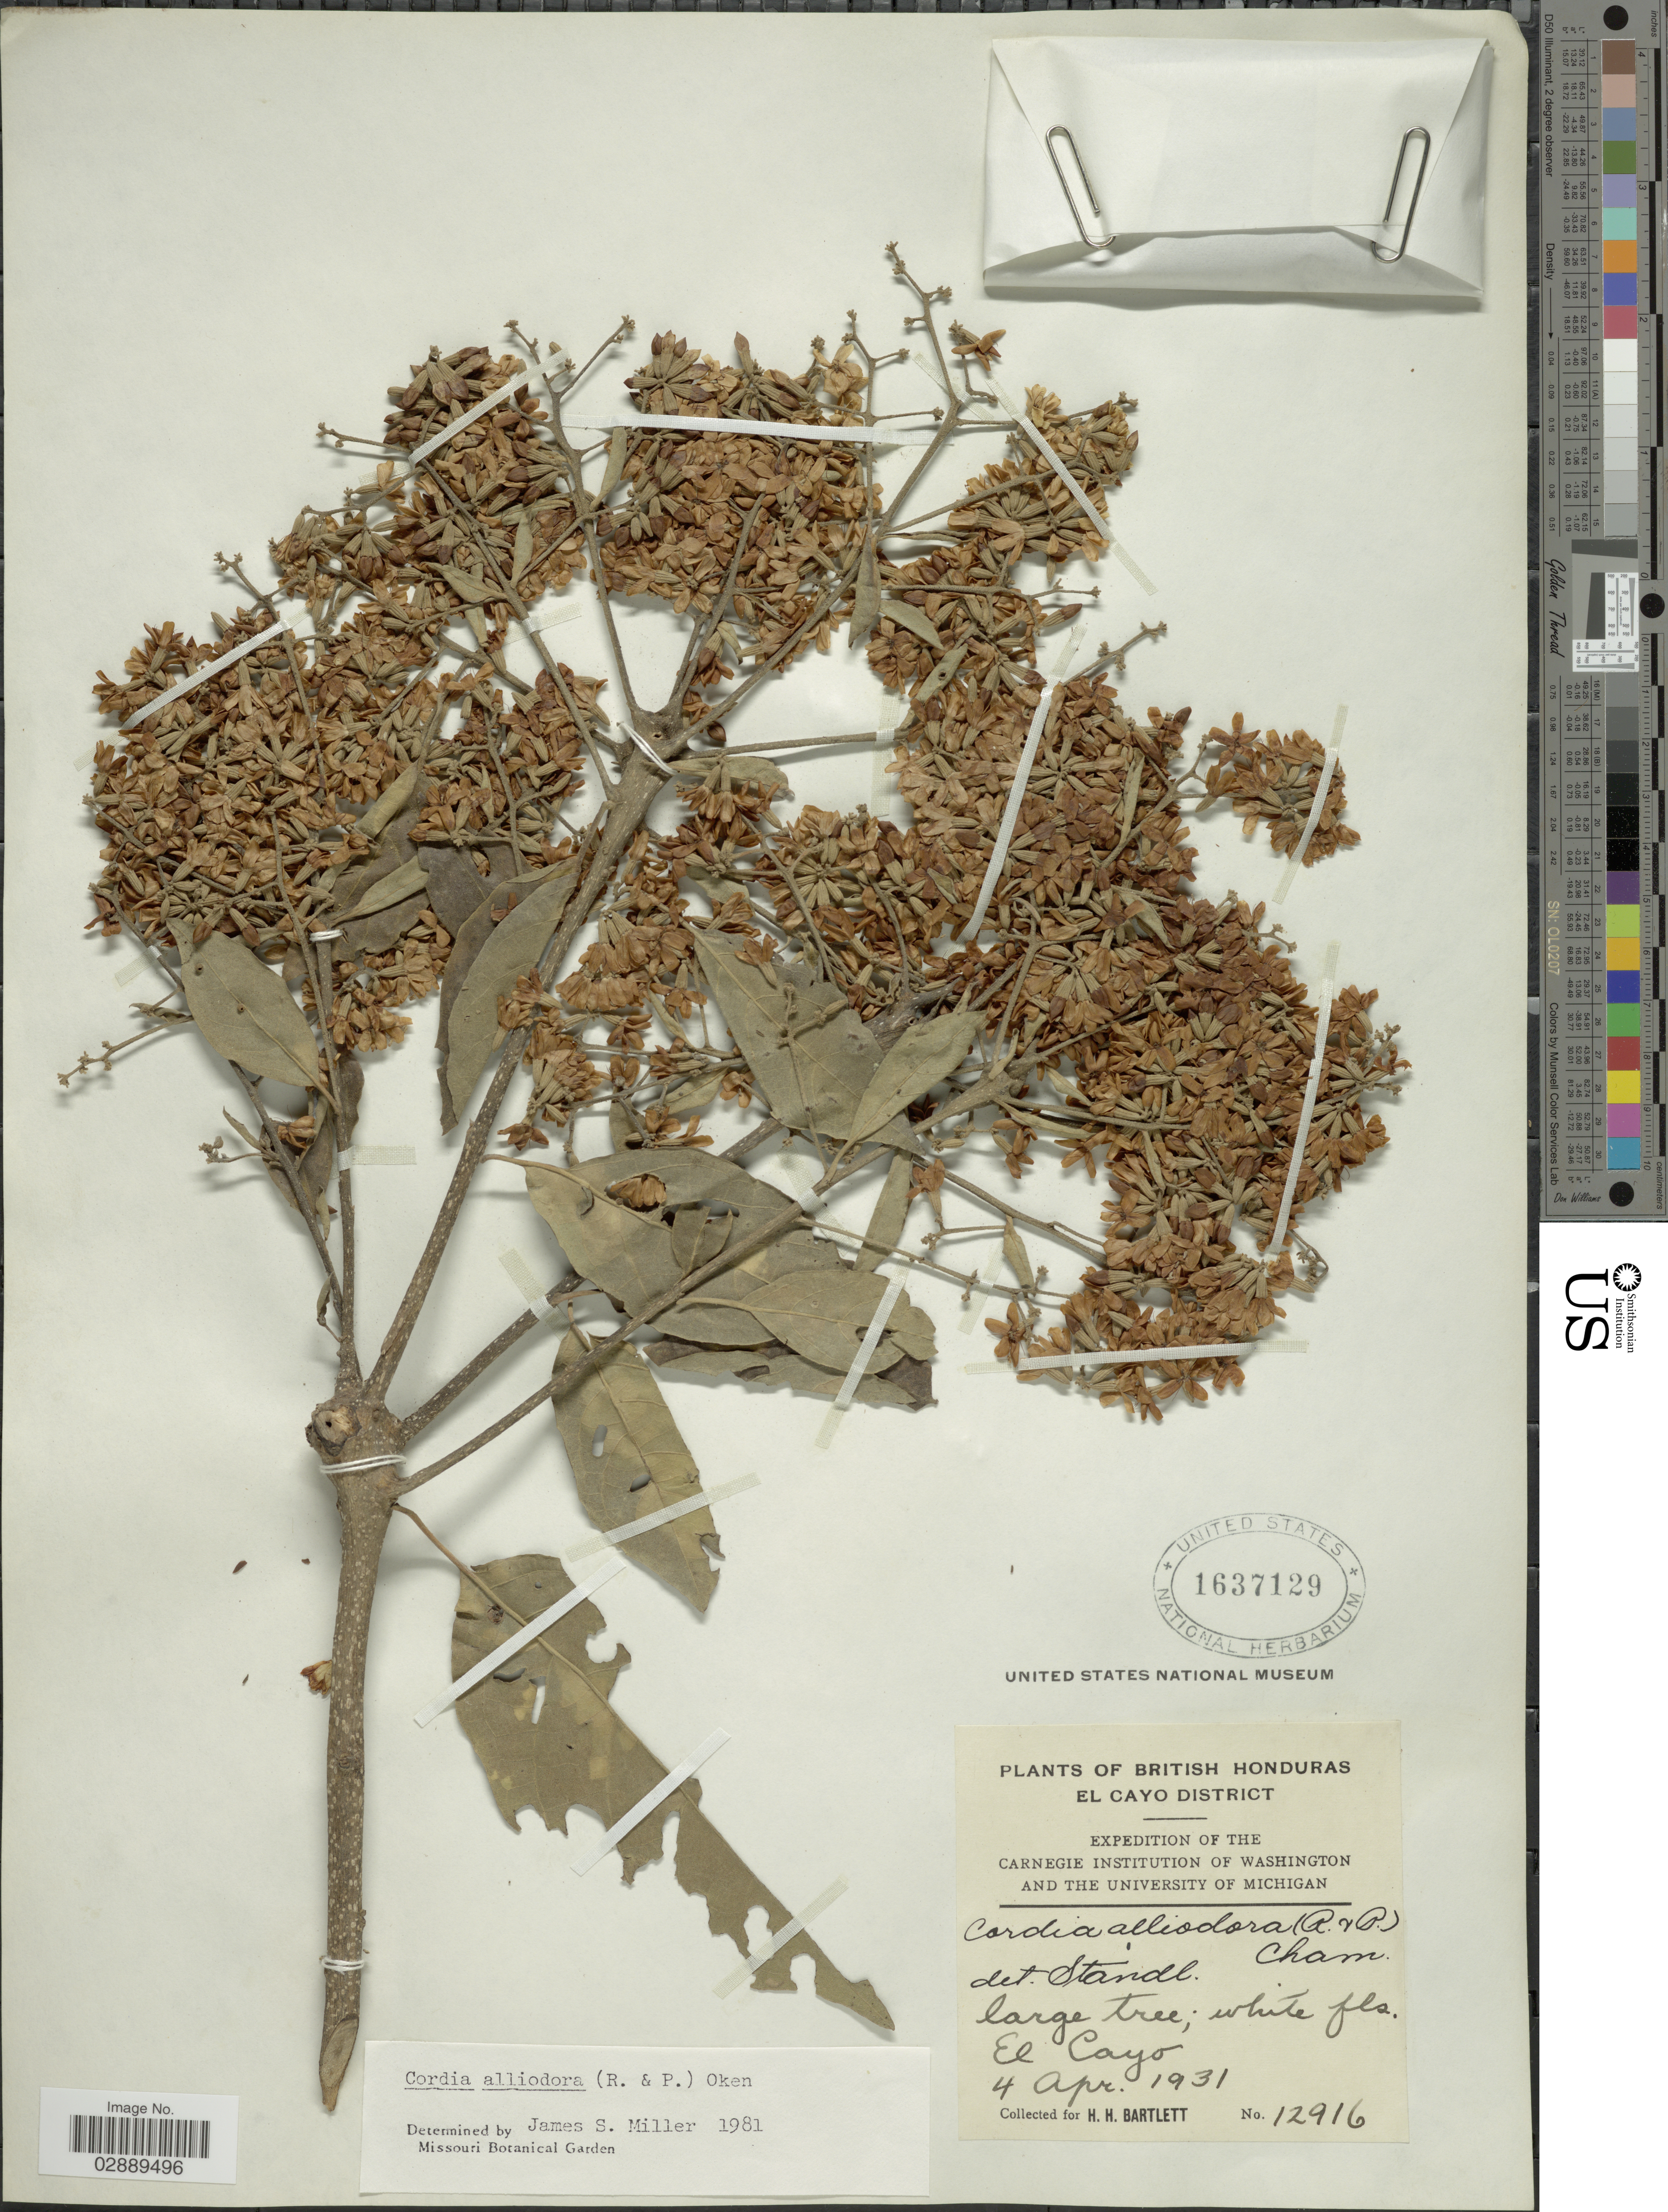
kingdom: Plantae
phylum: Tracheophyta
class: Magnoliopsida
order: Boraginales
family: Cordiaceae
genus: Cordia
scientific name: Cordia alliodora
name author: (Ruiz & Pav.) Oken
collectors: H. H. Bartlett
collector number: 12916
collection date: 1931-04-04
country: Belize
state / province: Cayo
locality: British Honduras. El Cayo District. El Cayo.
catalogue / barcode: US 1637129